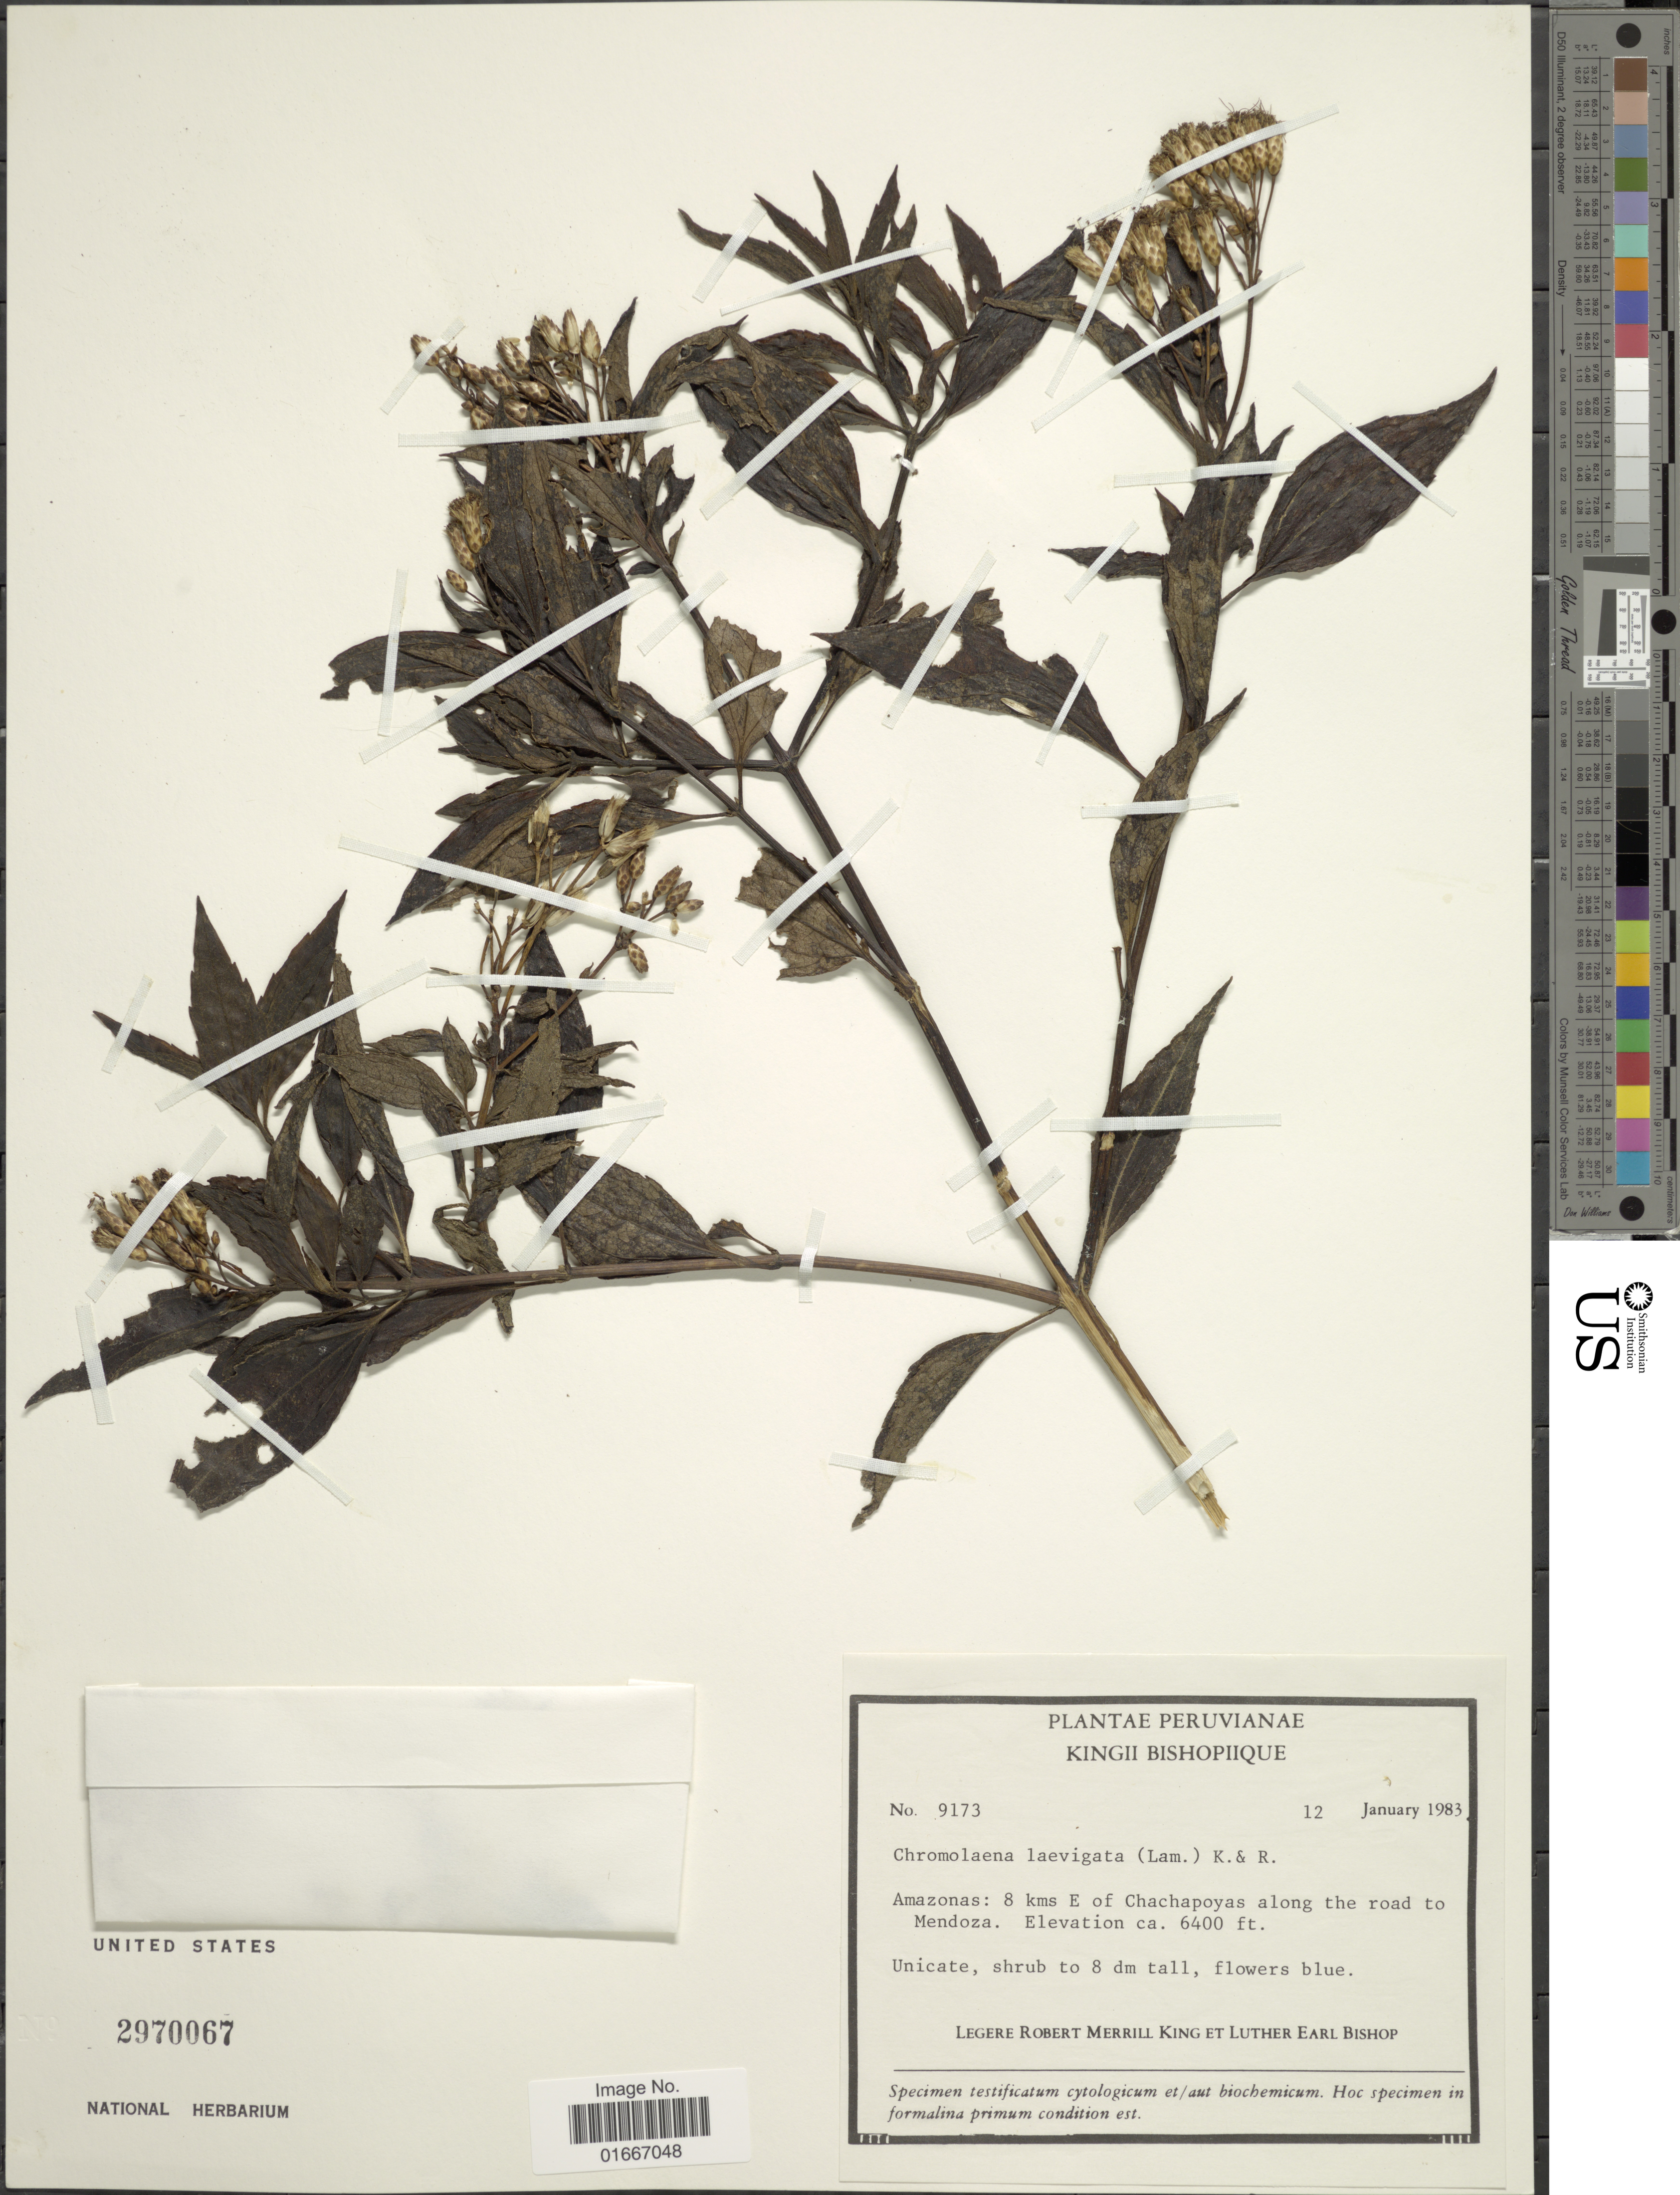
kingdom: Plantae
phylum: Tracheophyta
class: Magnoliopsida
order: Asterales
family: Asteraceae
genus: Chromolaena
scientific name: Chromolaena laevigata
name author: (Lam.) R.M. King & H. Rob.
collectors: R. M. King & L. E. Bishop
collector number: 9173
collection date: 1983-01-12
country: Peru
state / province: Amazonas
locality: Peru. Amazonas: 8 kms E of Chachapoyas along the road to Mendoza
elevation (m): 1951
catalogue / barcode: US 2970067